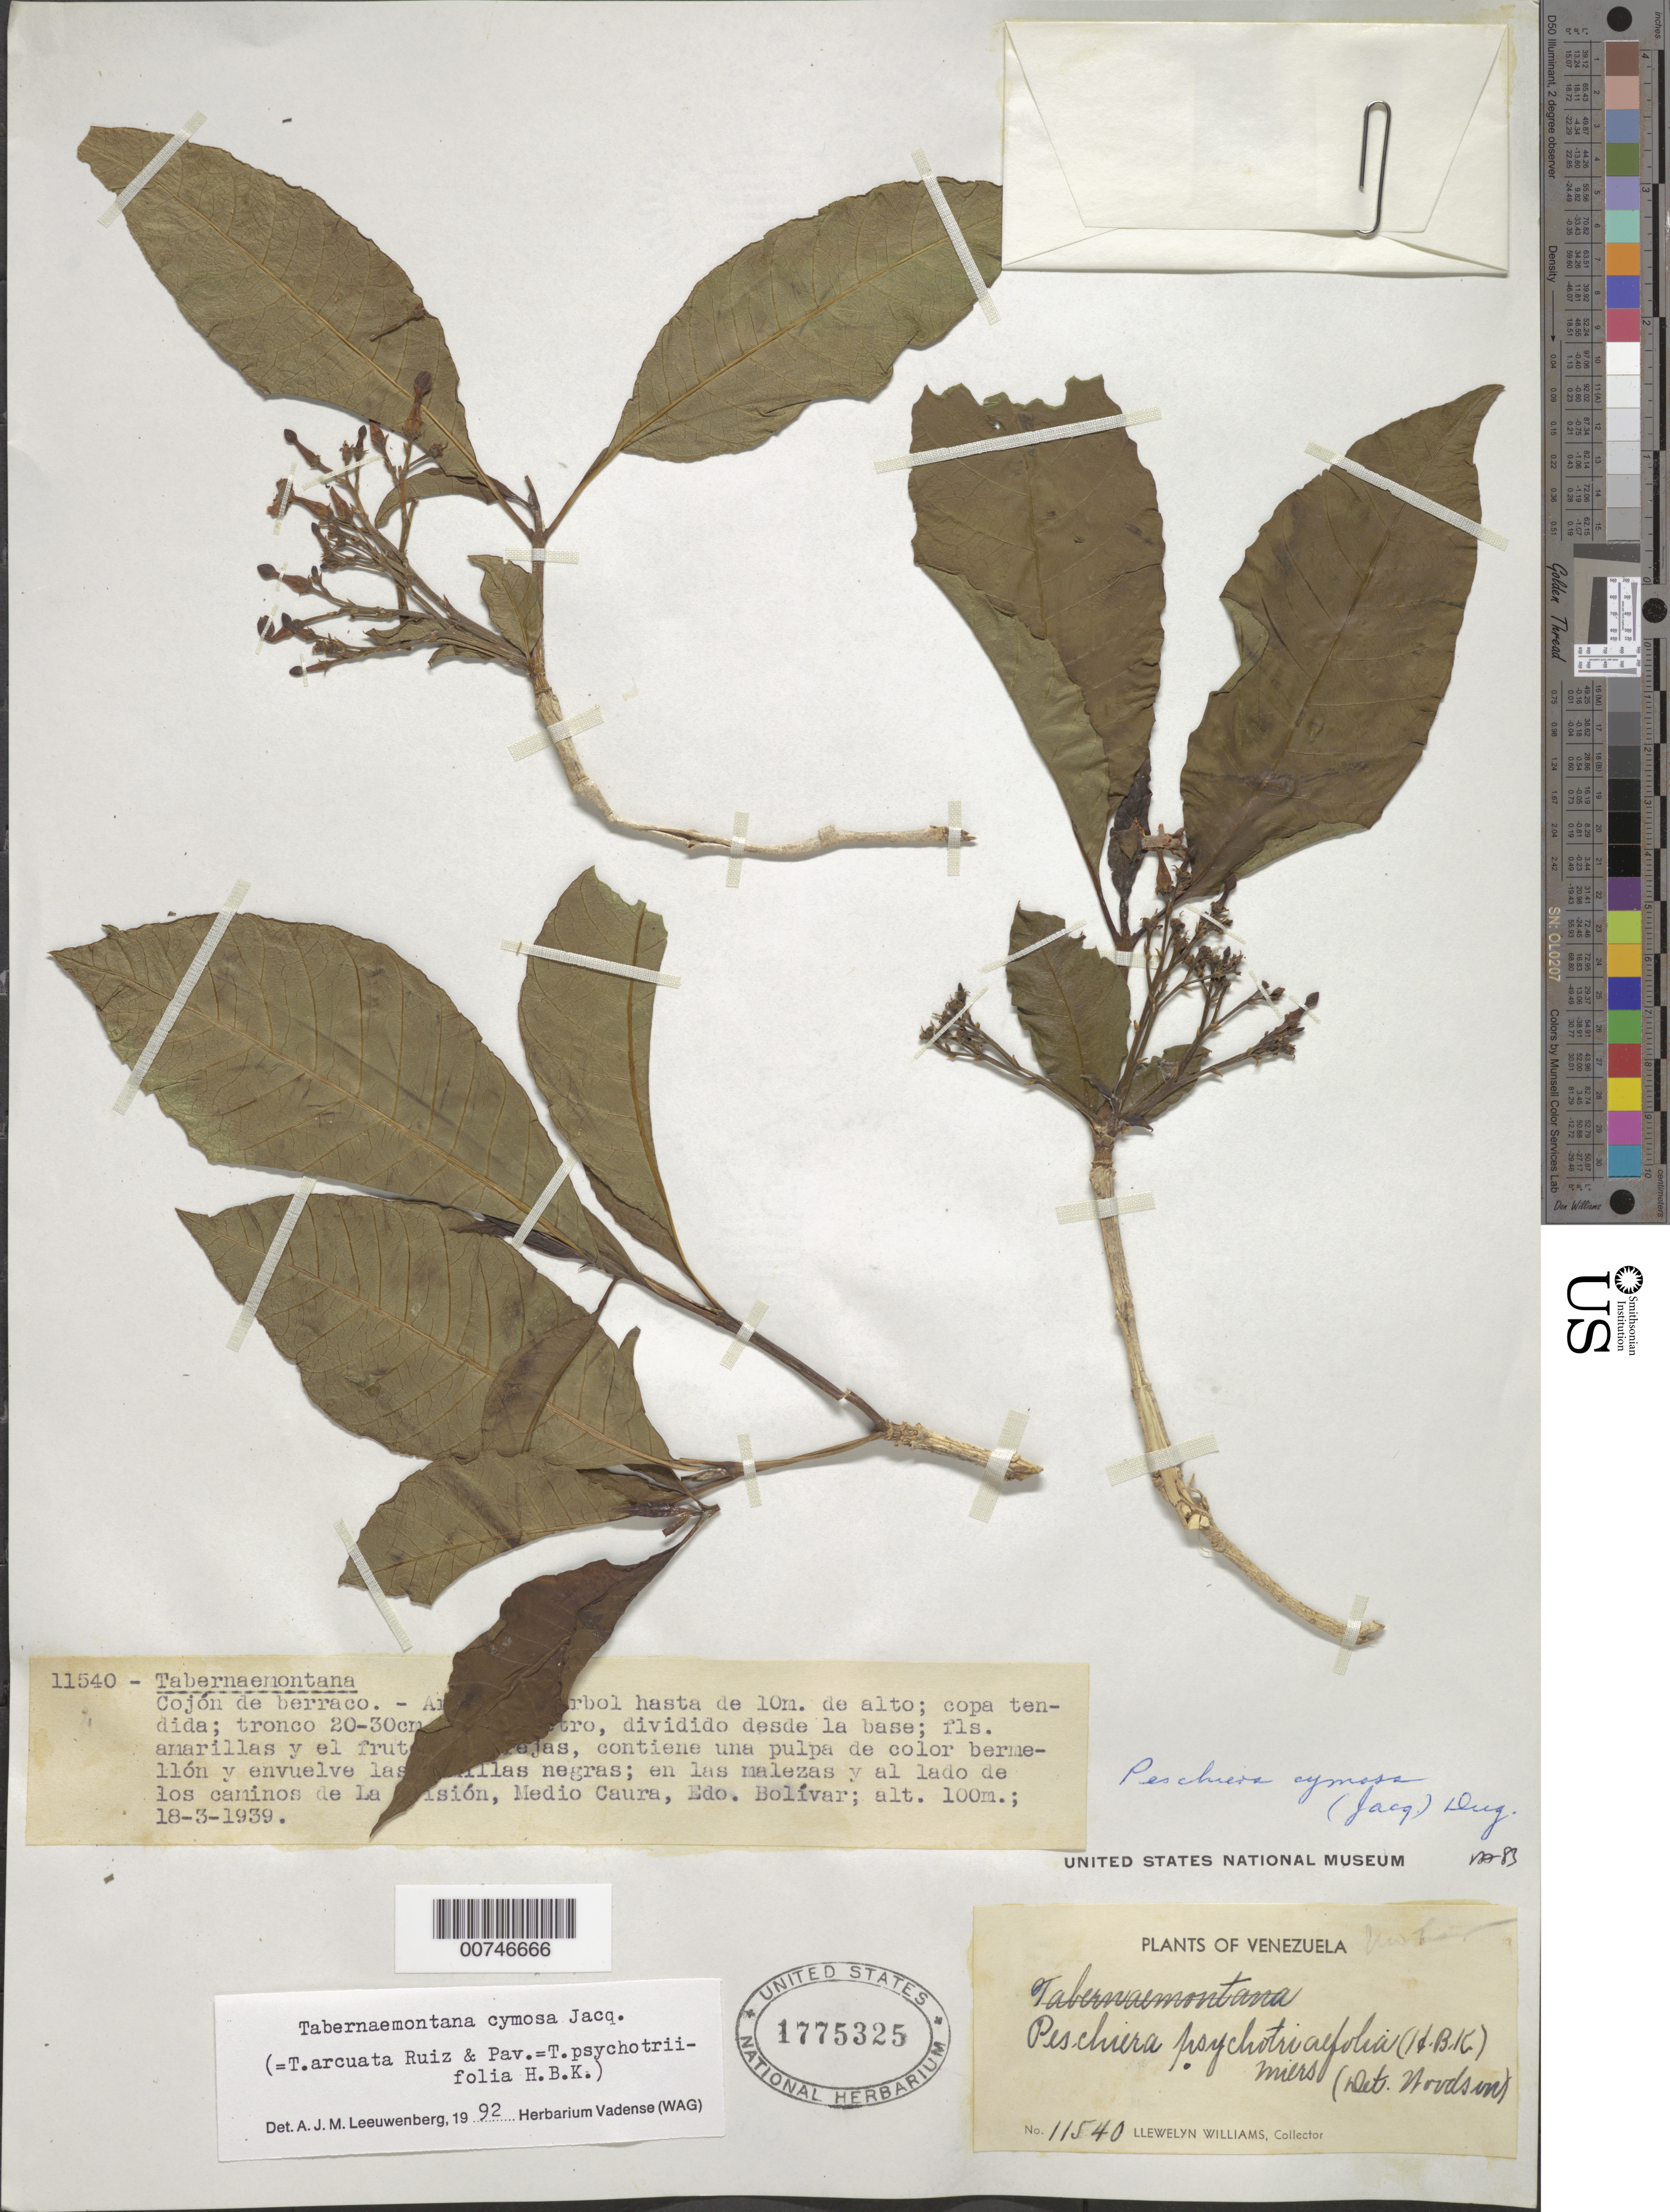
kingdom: Plantae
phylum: Tracheophyta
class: Magnoliopsida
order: Gentianales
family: Apocynaceae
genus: Tabernaemontana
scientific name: Tabernaemontana cymosa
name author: Jacq.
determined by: Leeuwenberg, A. J. M.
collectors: Ll. Williams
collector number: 11540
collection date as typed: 18-Mar-39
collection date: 1939-03-18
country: Venezuela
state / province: Bolívar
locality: La Prisión, Medio Caura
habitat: Malezas y al lado do los caminos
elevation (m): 100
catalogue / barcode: US 1775325